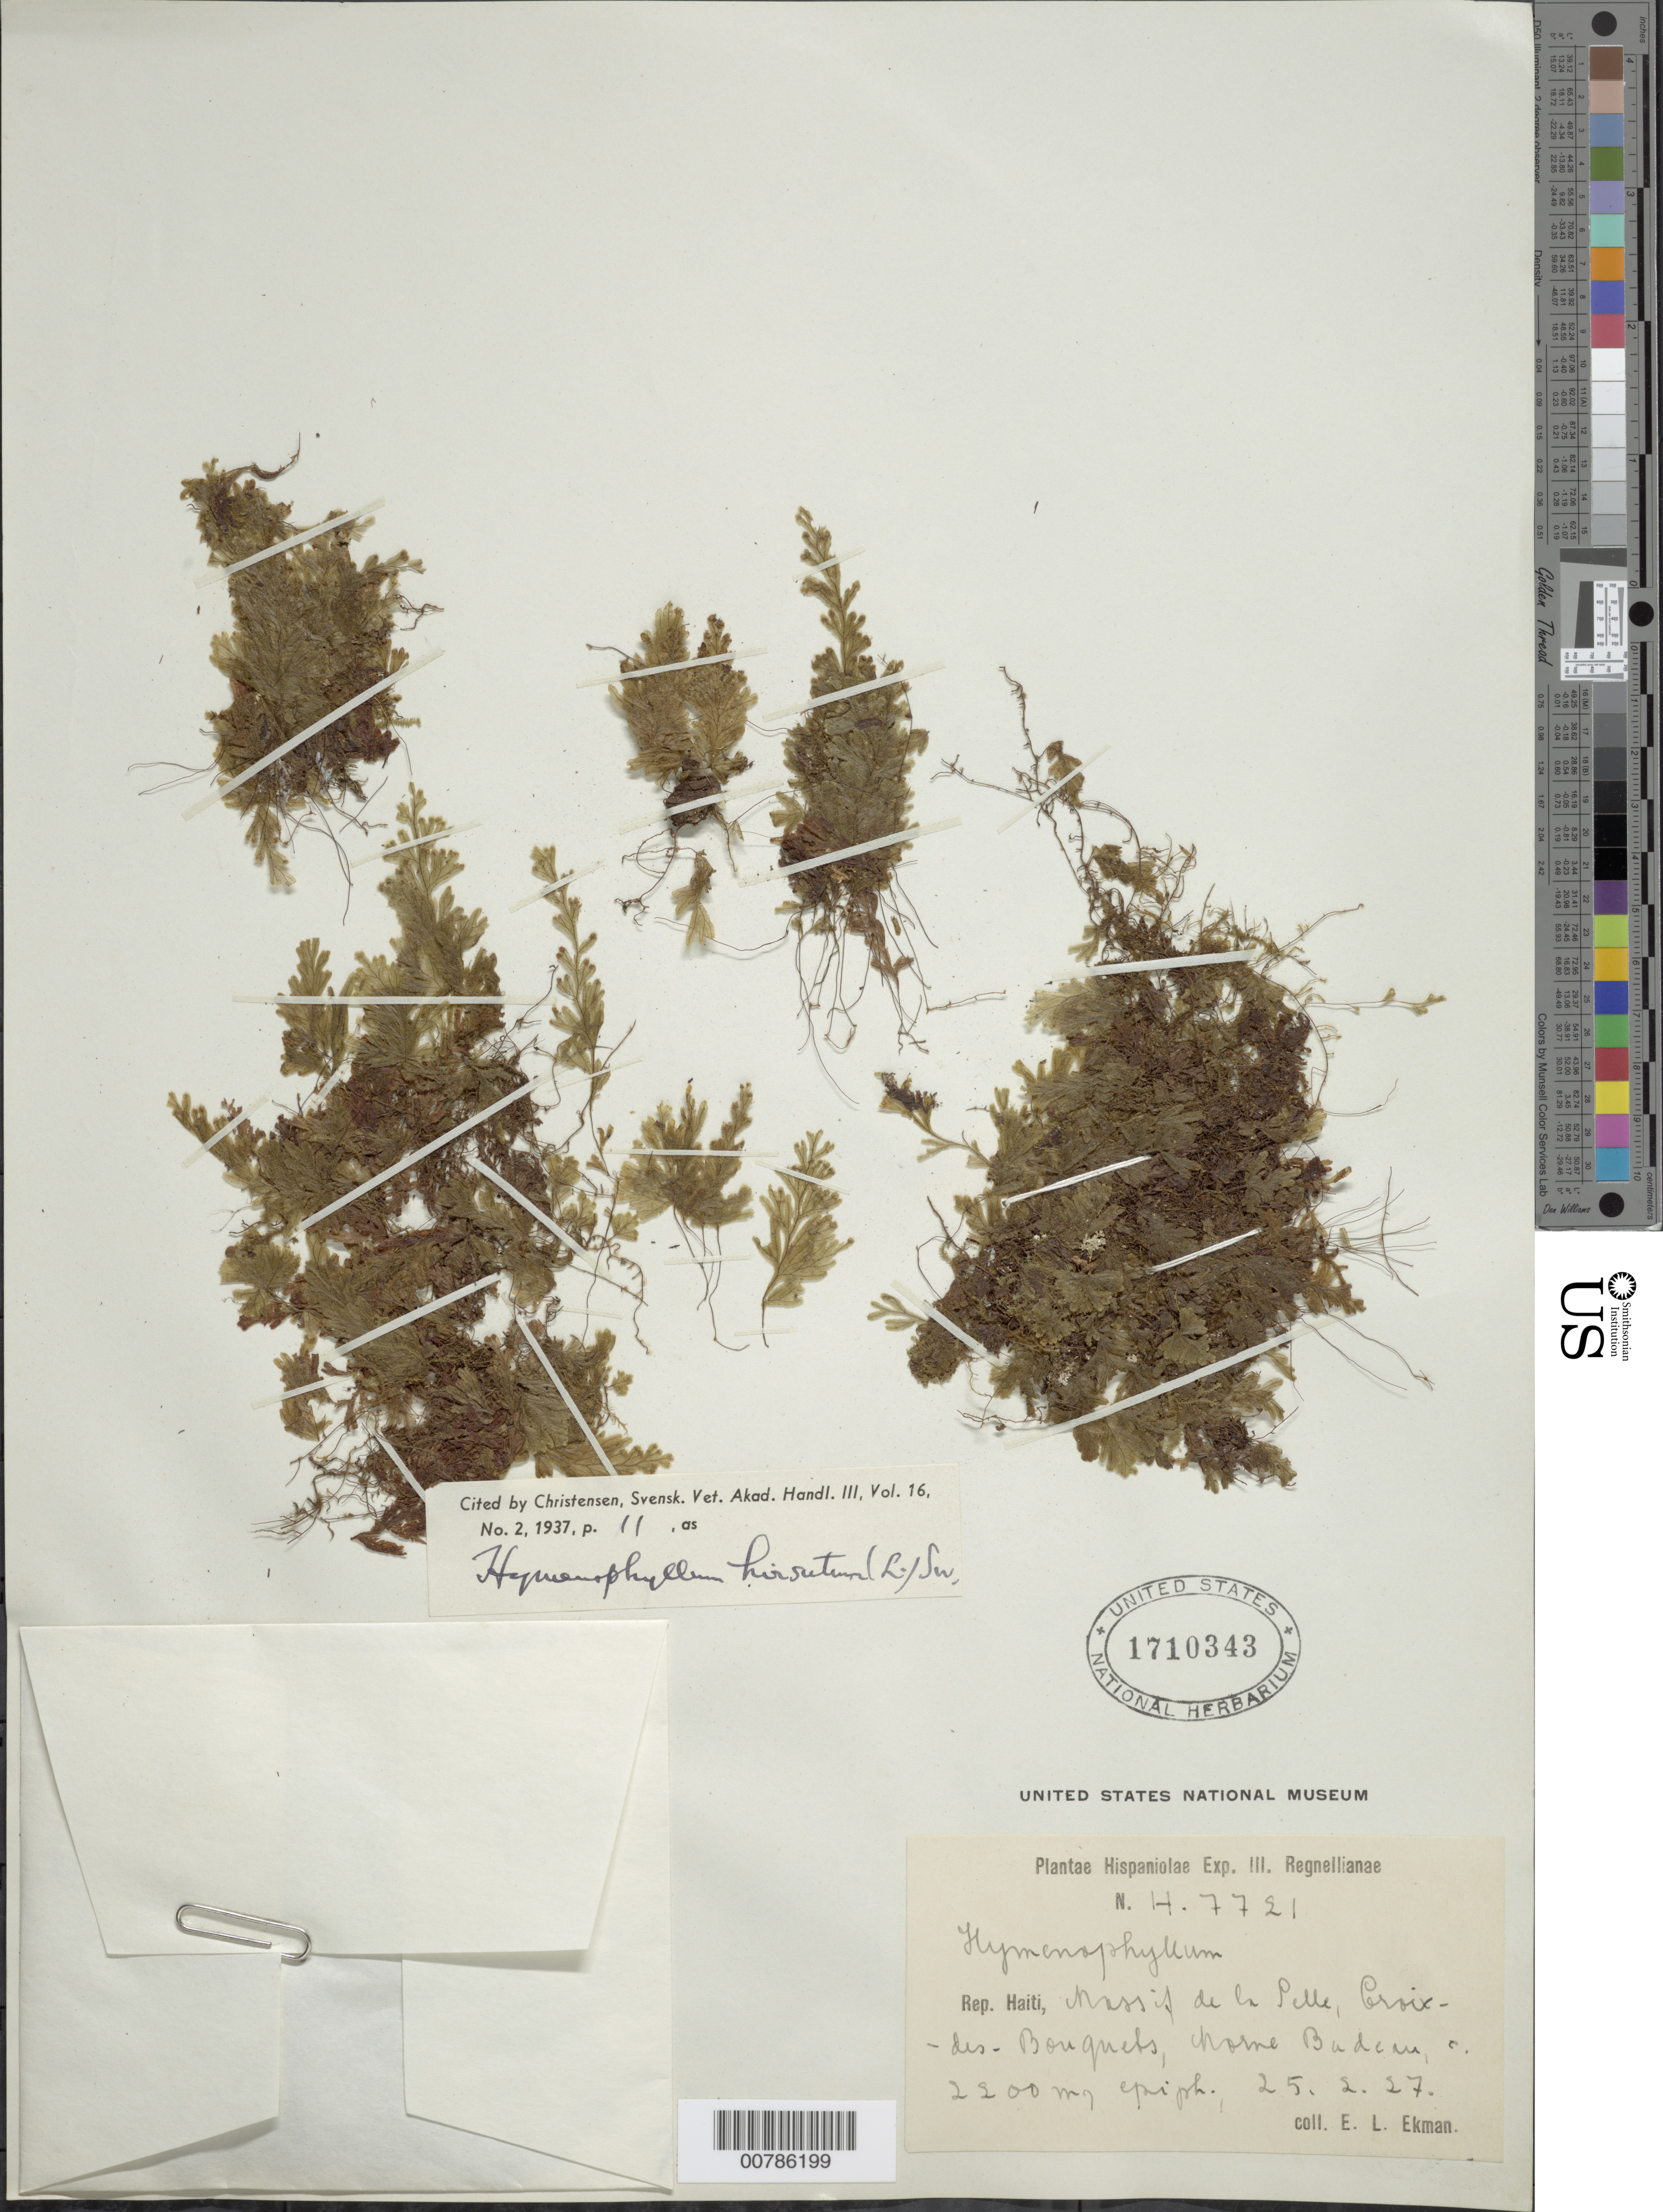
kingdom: Plantae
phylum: Tracheophyta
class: Polypodiopsida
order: Hymenophyllales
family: Hymenophyllaceae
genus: Hymenophyllum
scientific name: Hymenophyllum fragile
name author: (Hedw.) C.V. Morton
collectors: E. L. Ekman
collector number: H 7721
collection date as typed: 25 Feb 1927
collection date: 1927-02-25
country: Haiti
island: Hispaniola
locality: Massif de la Selle, Croix-des-Bouquets, Morne Badeau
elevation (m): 2200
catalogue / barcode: US 1710343